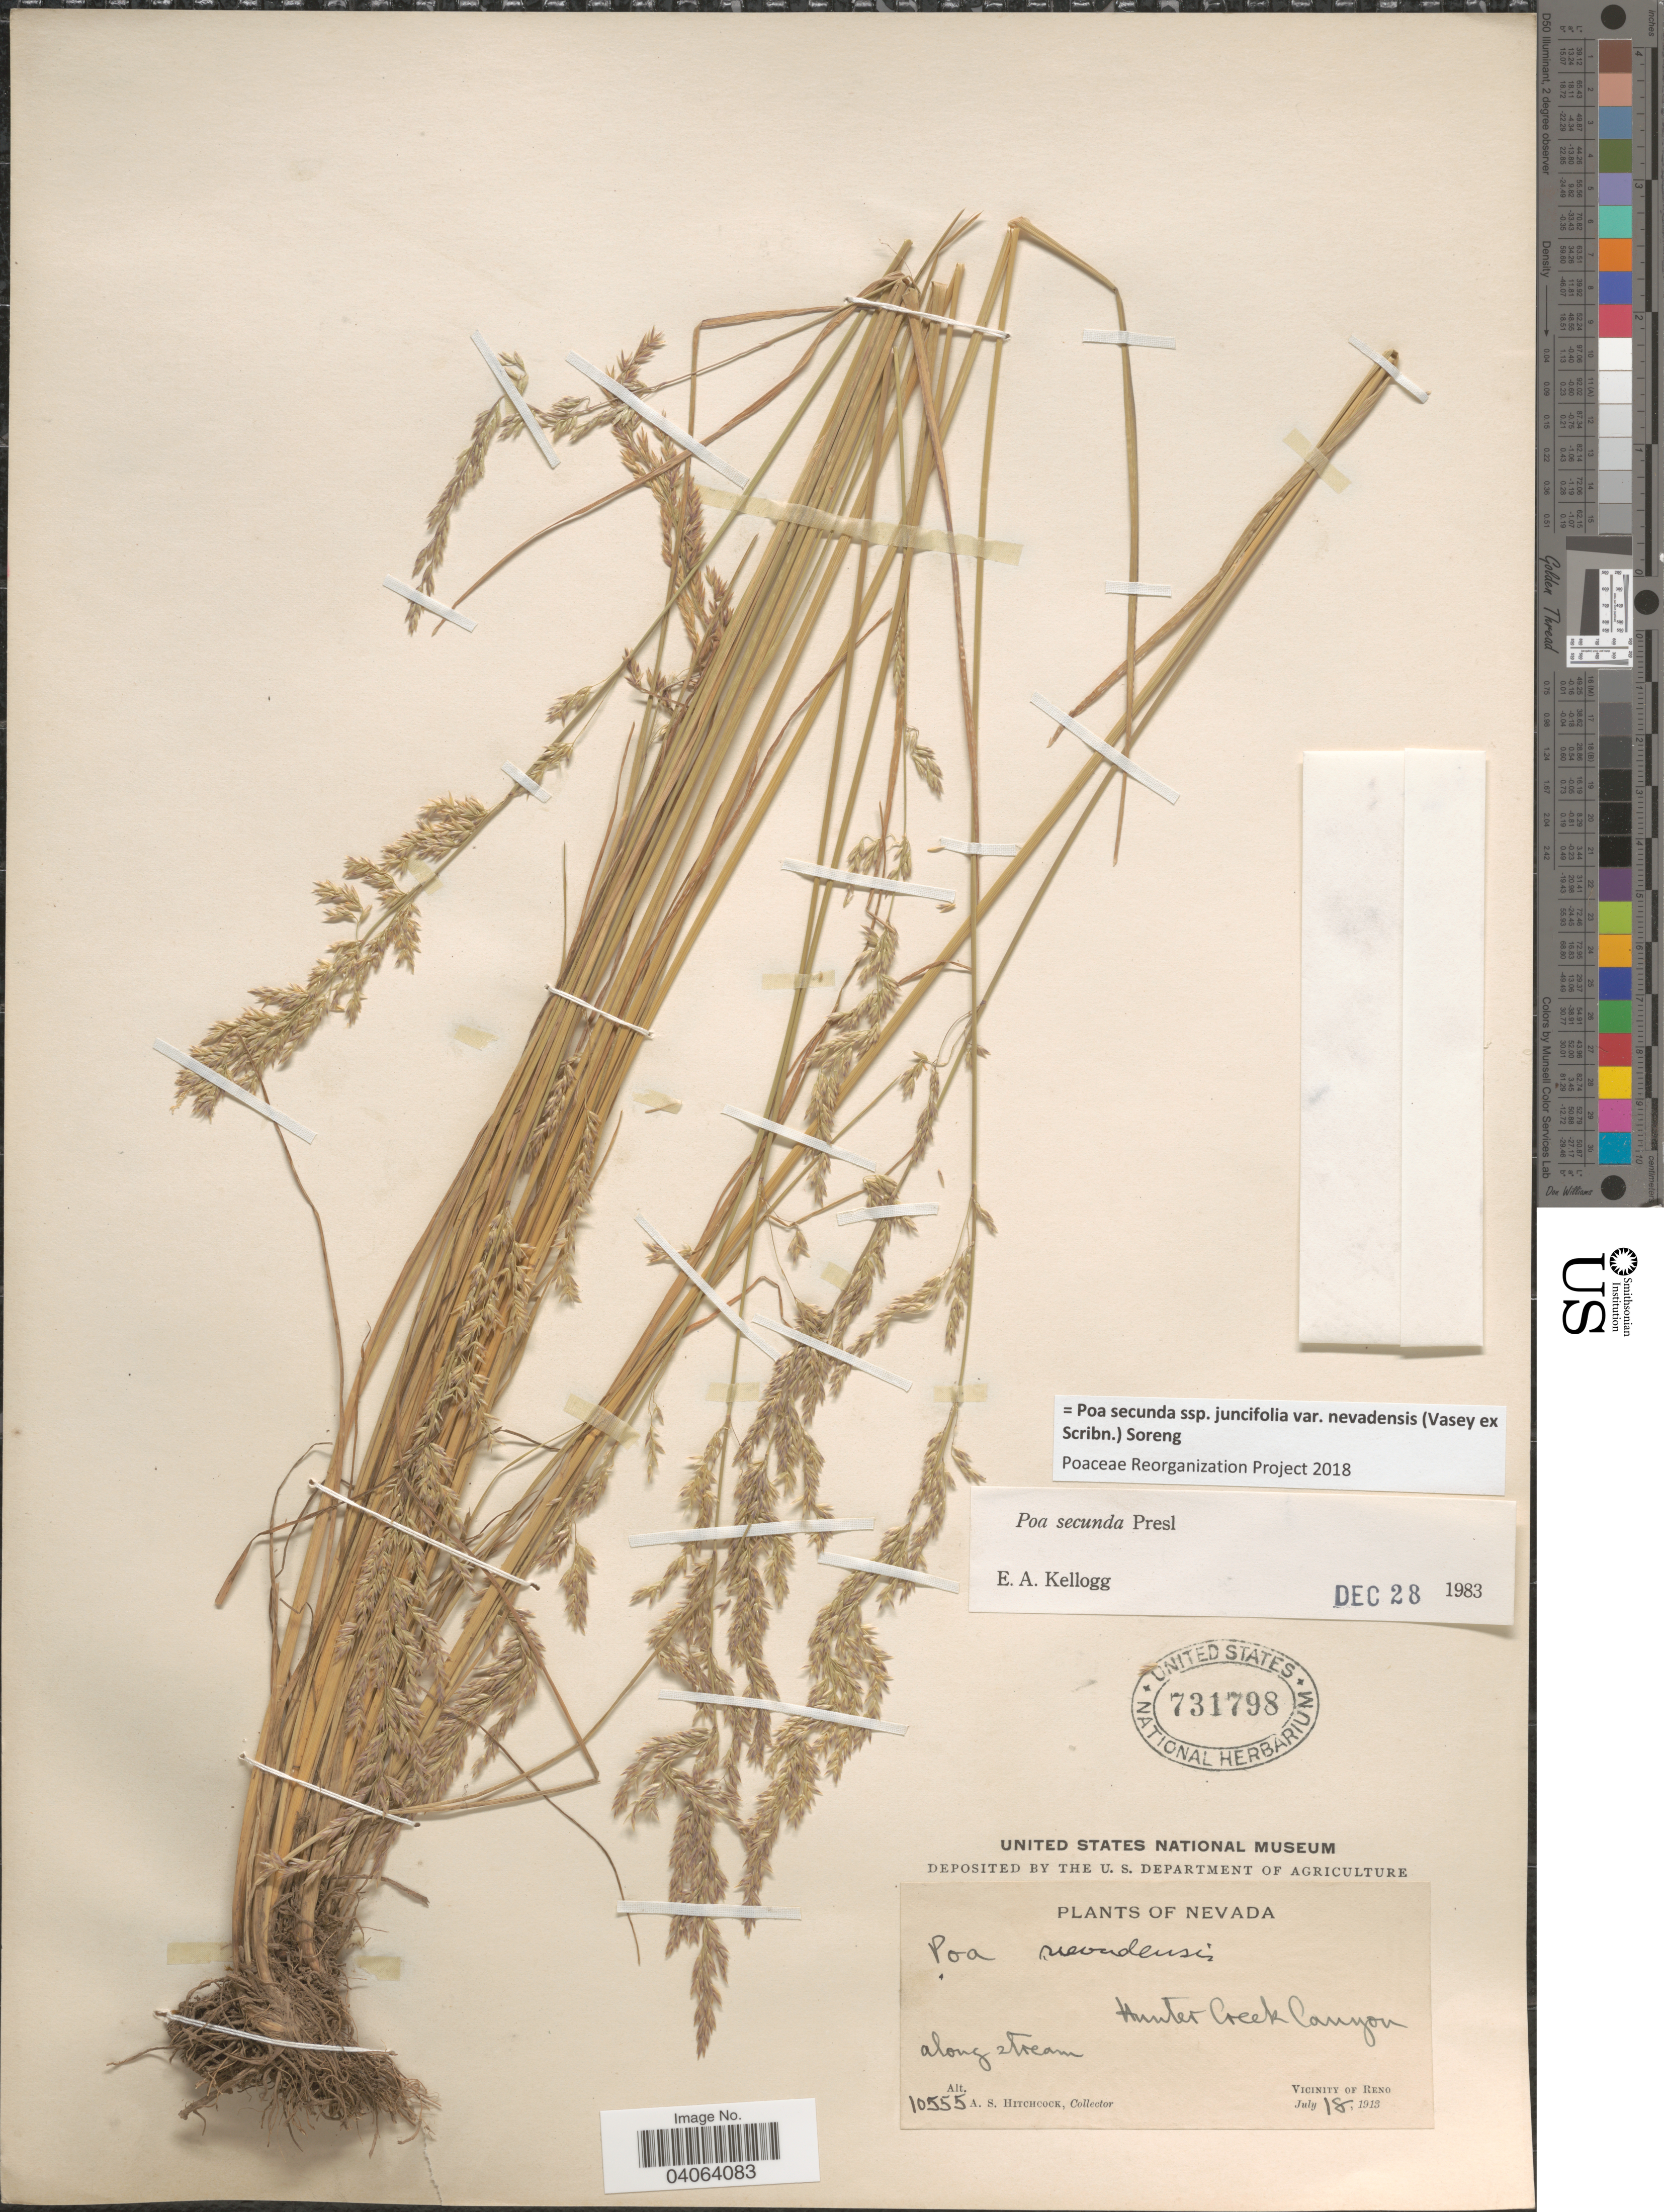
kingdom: Plantae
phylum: Tracheophyta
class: Liliopsida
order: Poales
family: Poaceae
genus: Poa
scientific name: Poa secunda subsp. juncifolia var. nevadensis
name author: (Vasey ex Scribn.) Soreng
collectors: A. S. Hitchcock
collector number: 10555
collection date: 1913-07-18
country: United States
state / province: Nevada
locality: Hunter Creek Canyon. Vicinity of Reno.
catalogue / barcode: US 731798